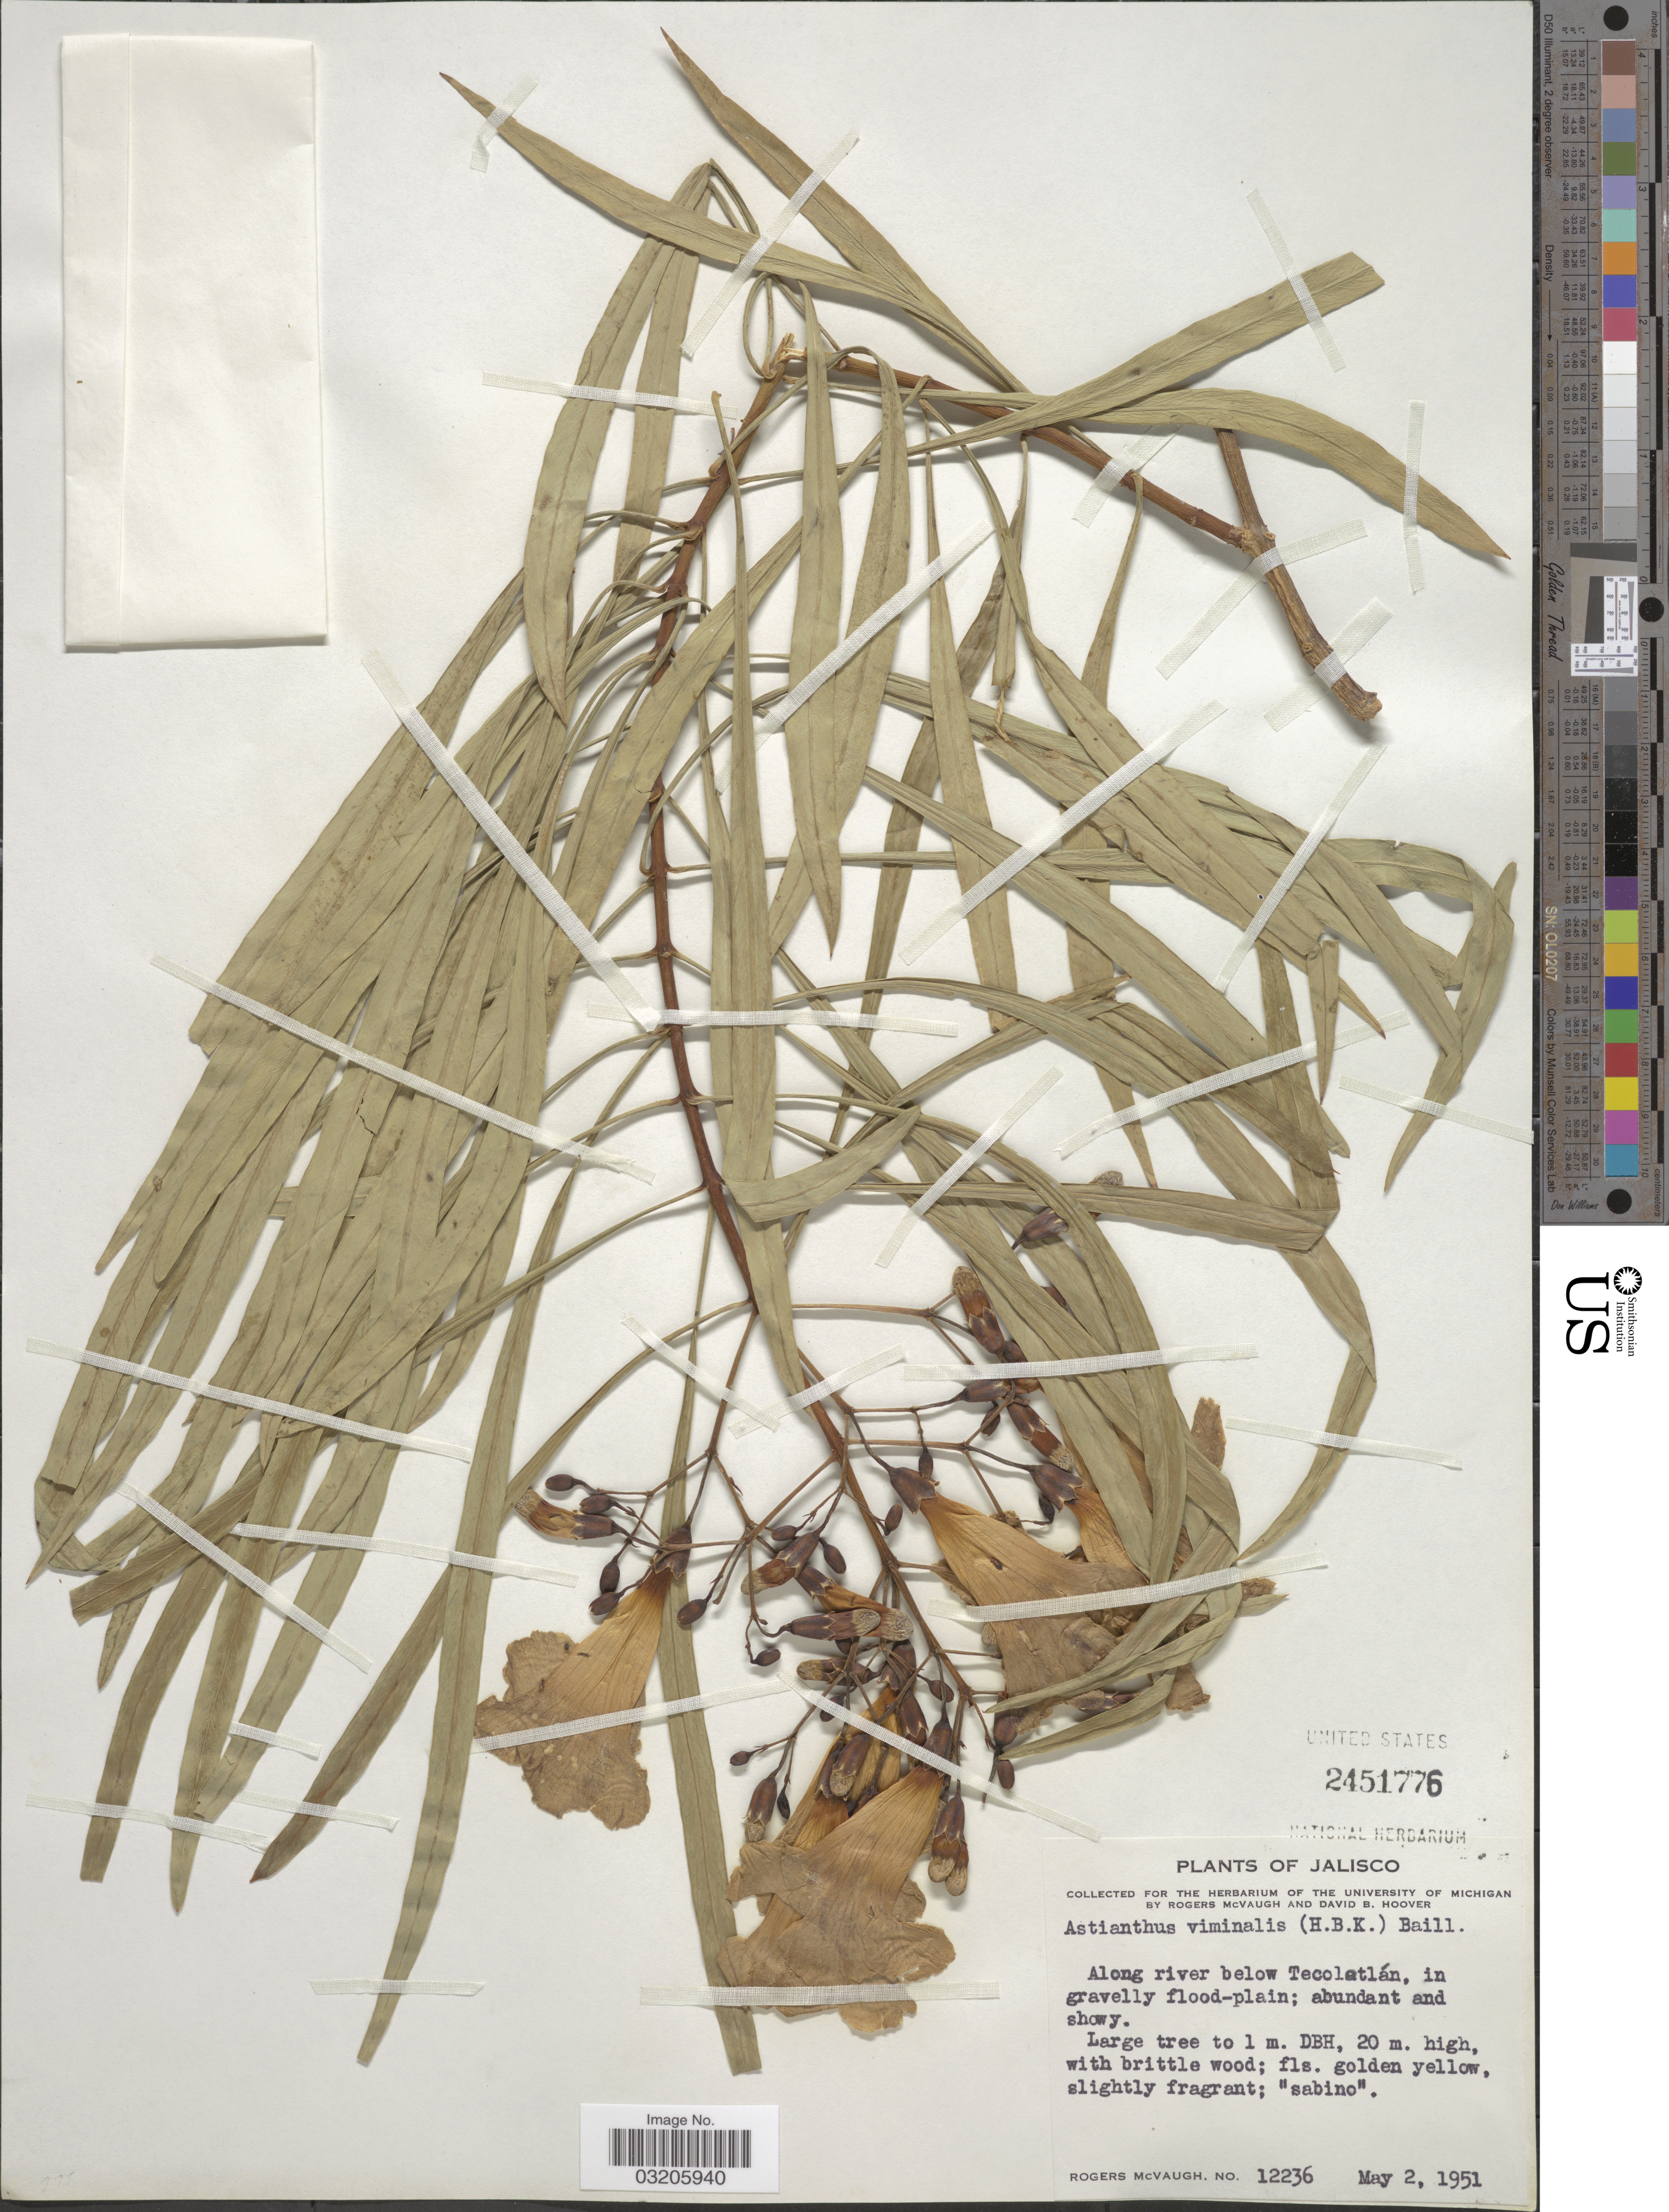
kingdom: Plantae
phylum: Tracheophyta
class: Magnoliopsida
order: Lamiales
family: Bignoniaceae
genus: Astianthus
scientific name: Astianthus viminalis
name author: (Kunth) Baill.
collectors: R. McVaugh & D. B. Hoover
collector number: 12236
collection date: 1951-05-02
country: Mexico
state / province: Jalisco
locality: Along river below Tecolatlán, in gravelly flood-plain.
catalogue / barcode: US 2451776